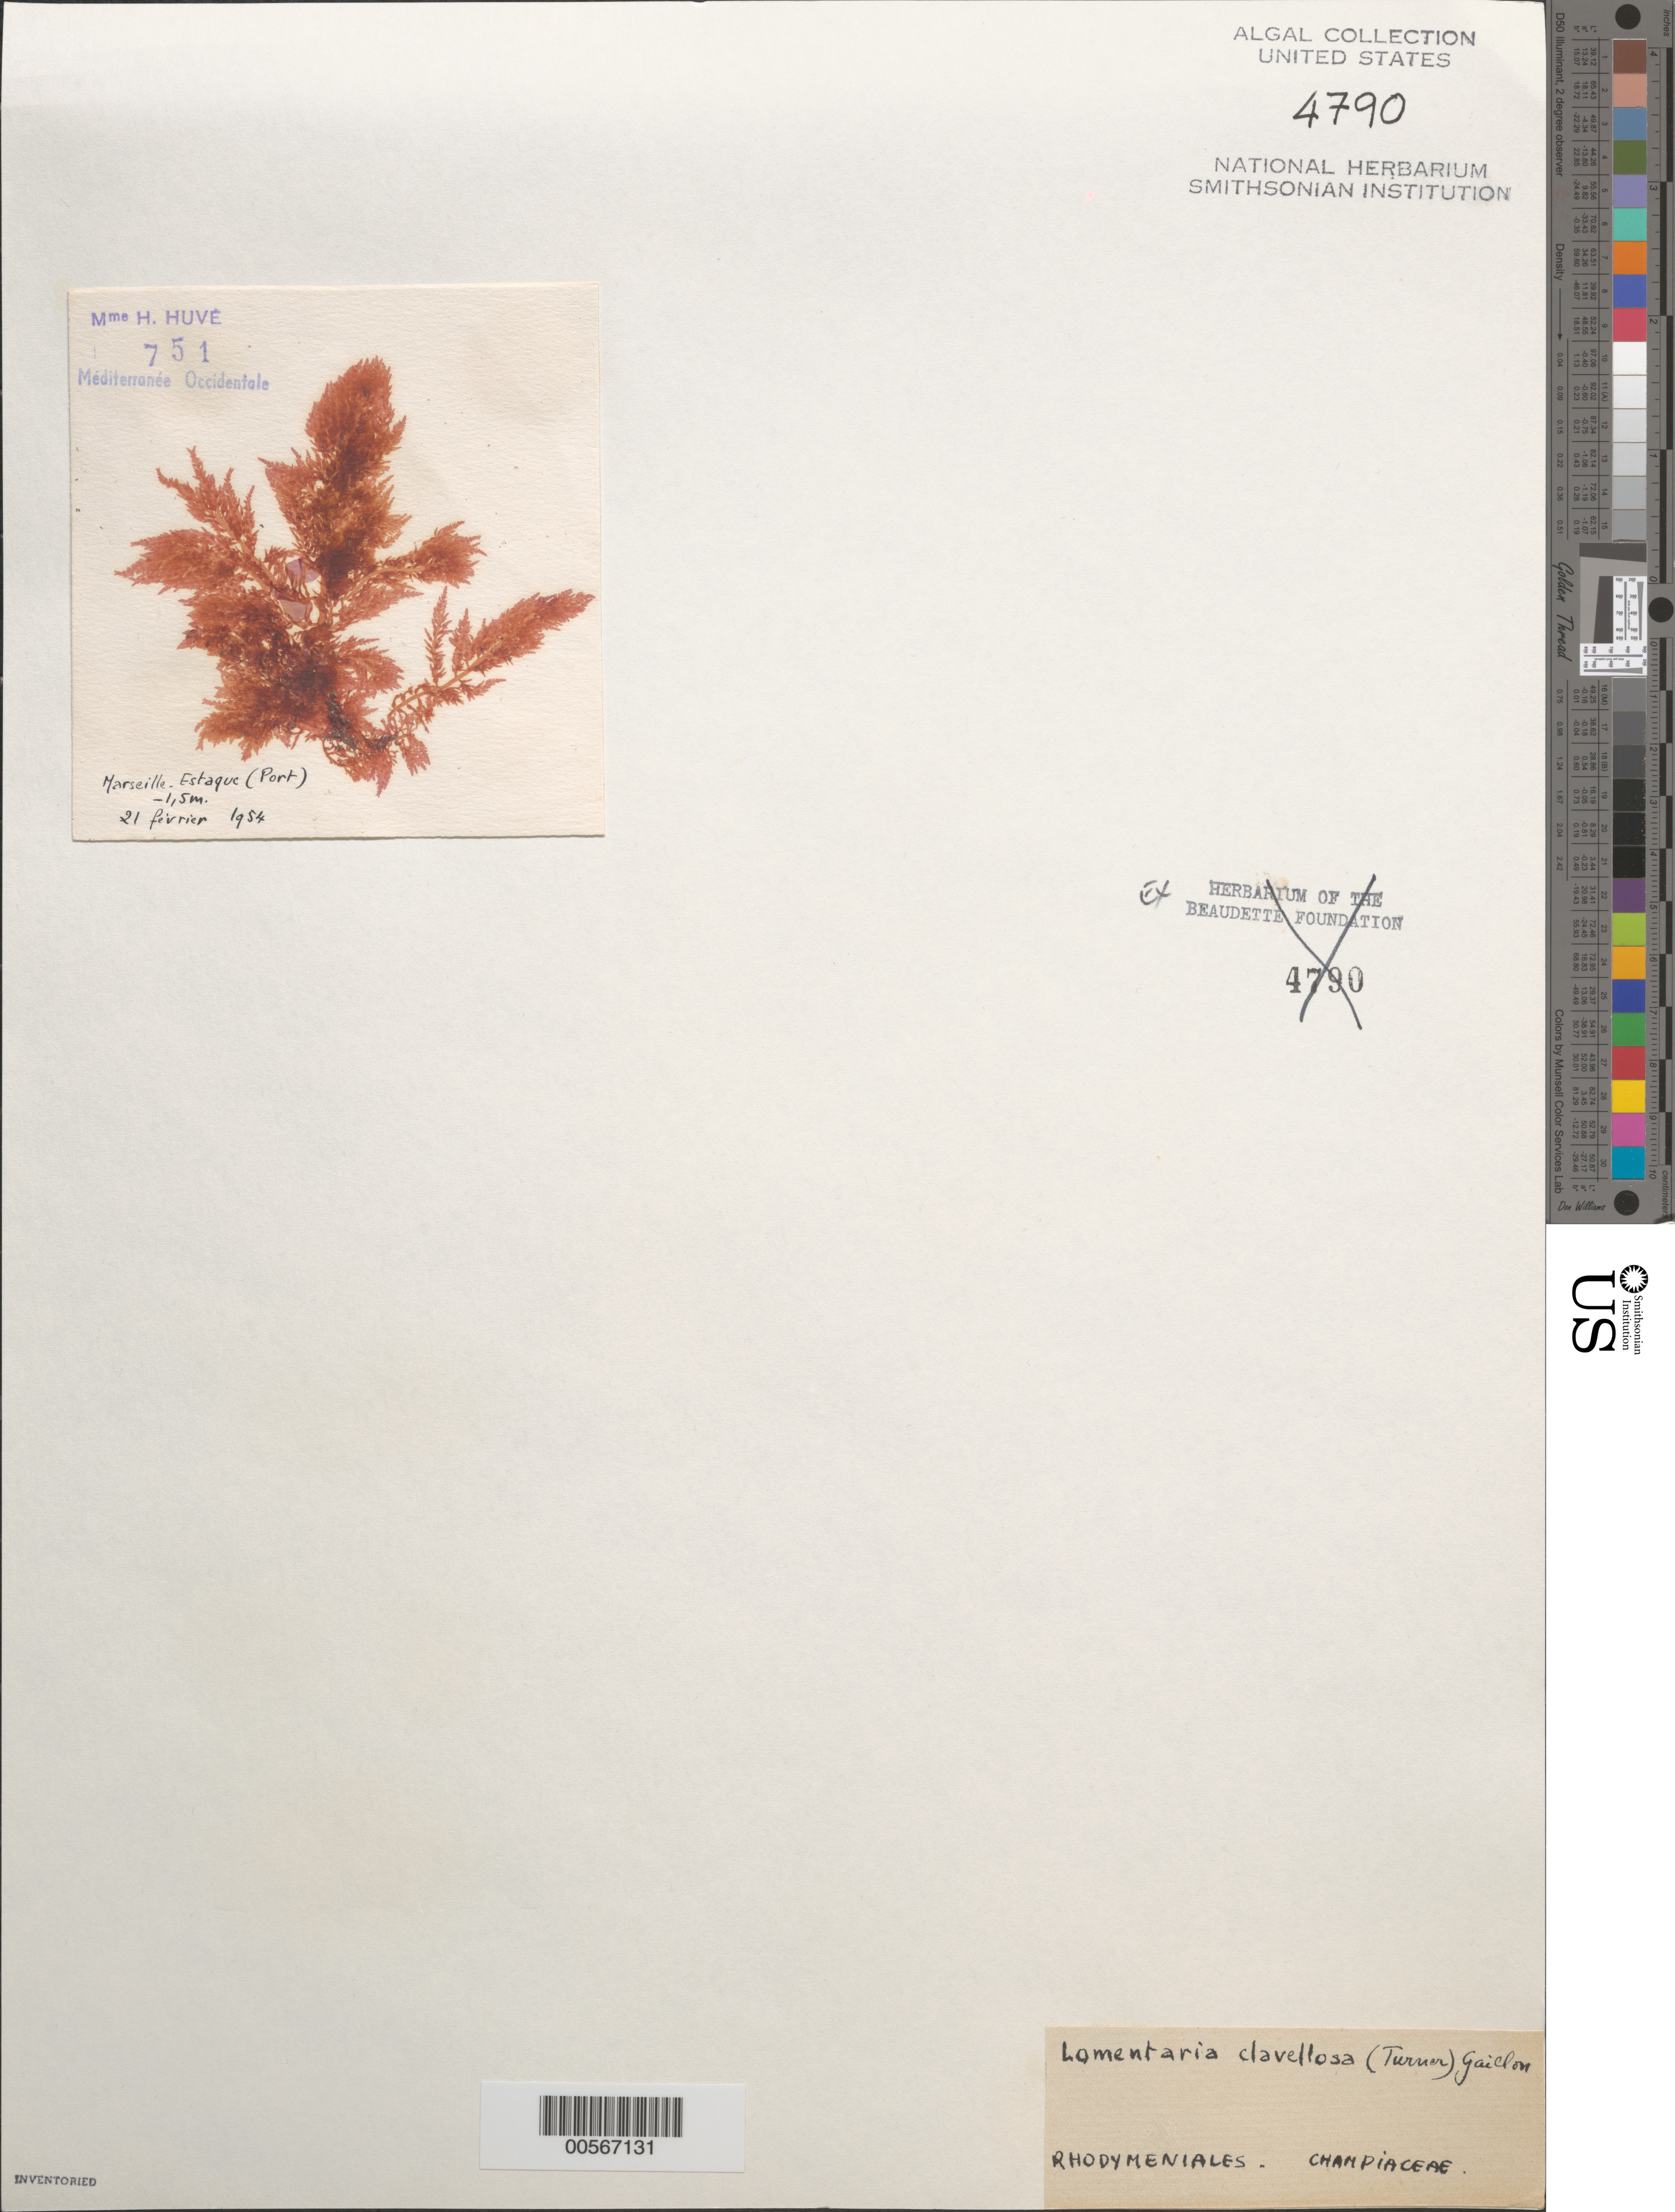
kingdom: Plantae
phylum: Rhodophyta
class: Florideophyceae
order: Rhodymeniales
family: Lomentariaceae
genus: Lomentaria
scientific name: Lomentaria clavellosa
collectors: H. Huvé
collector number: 751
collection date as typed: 21 Feb 1954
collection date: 1954-02-21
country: France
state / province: Provence-Alpes-Côte d'Azur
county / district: Bouches-Du-Rhône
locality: Estaque, Marseille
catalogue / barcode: US 4790